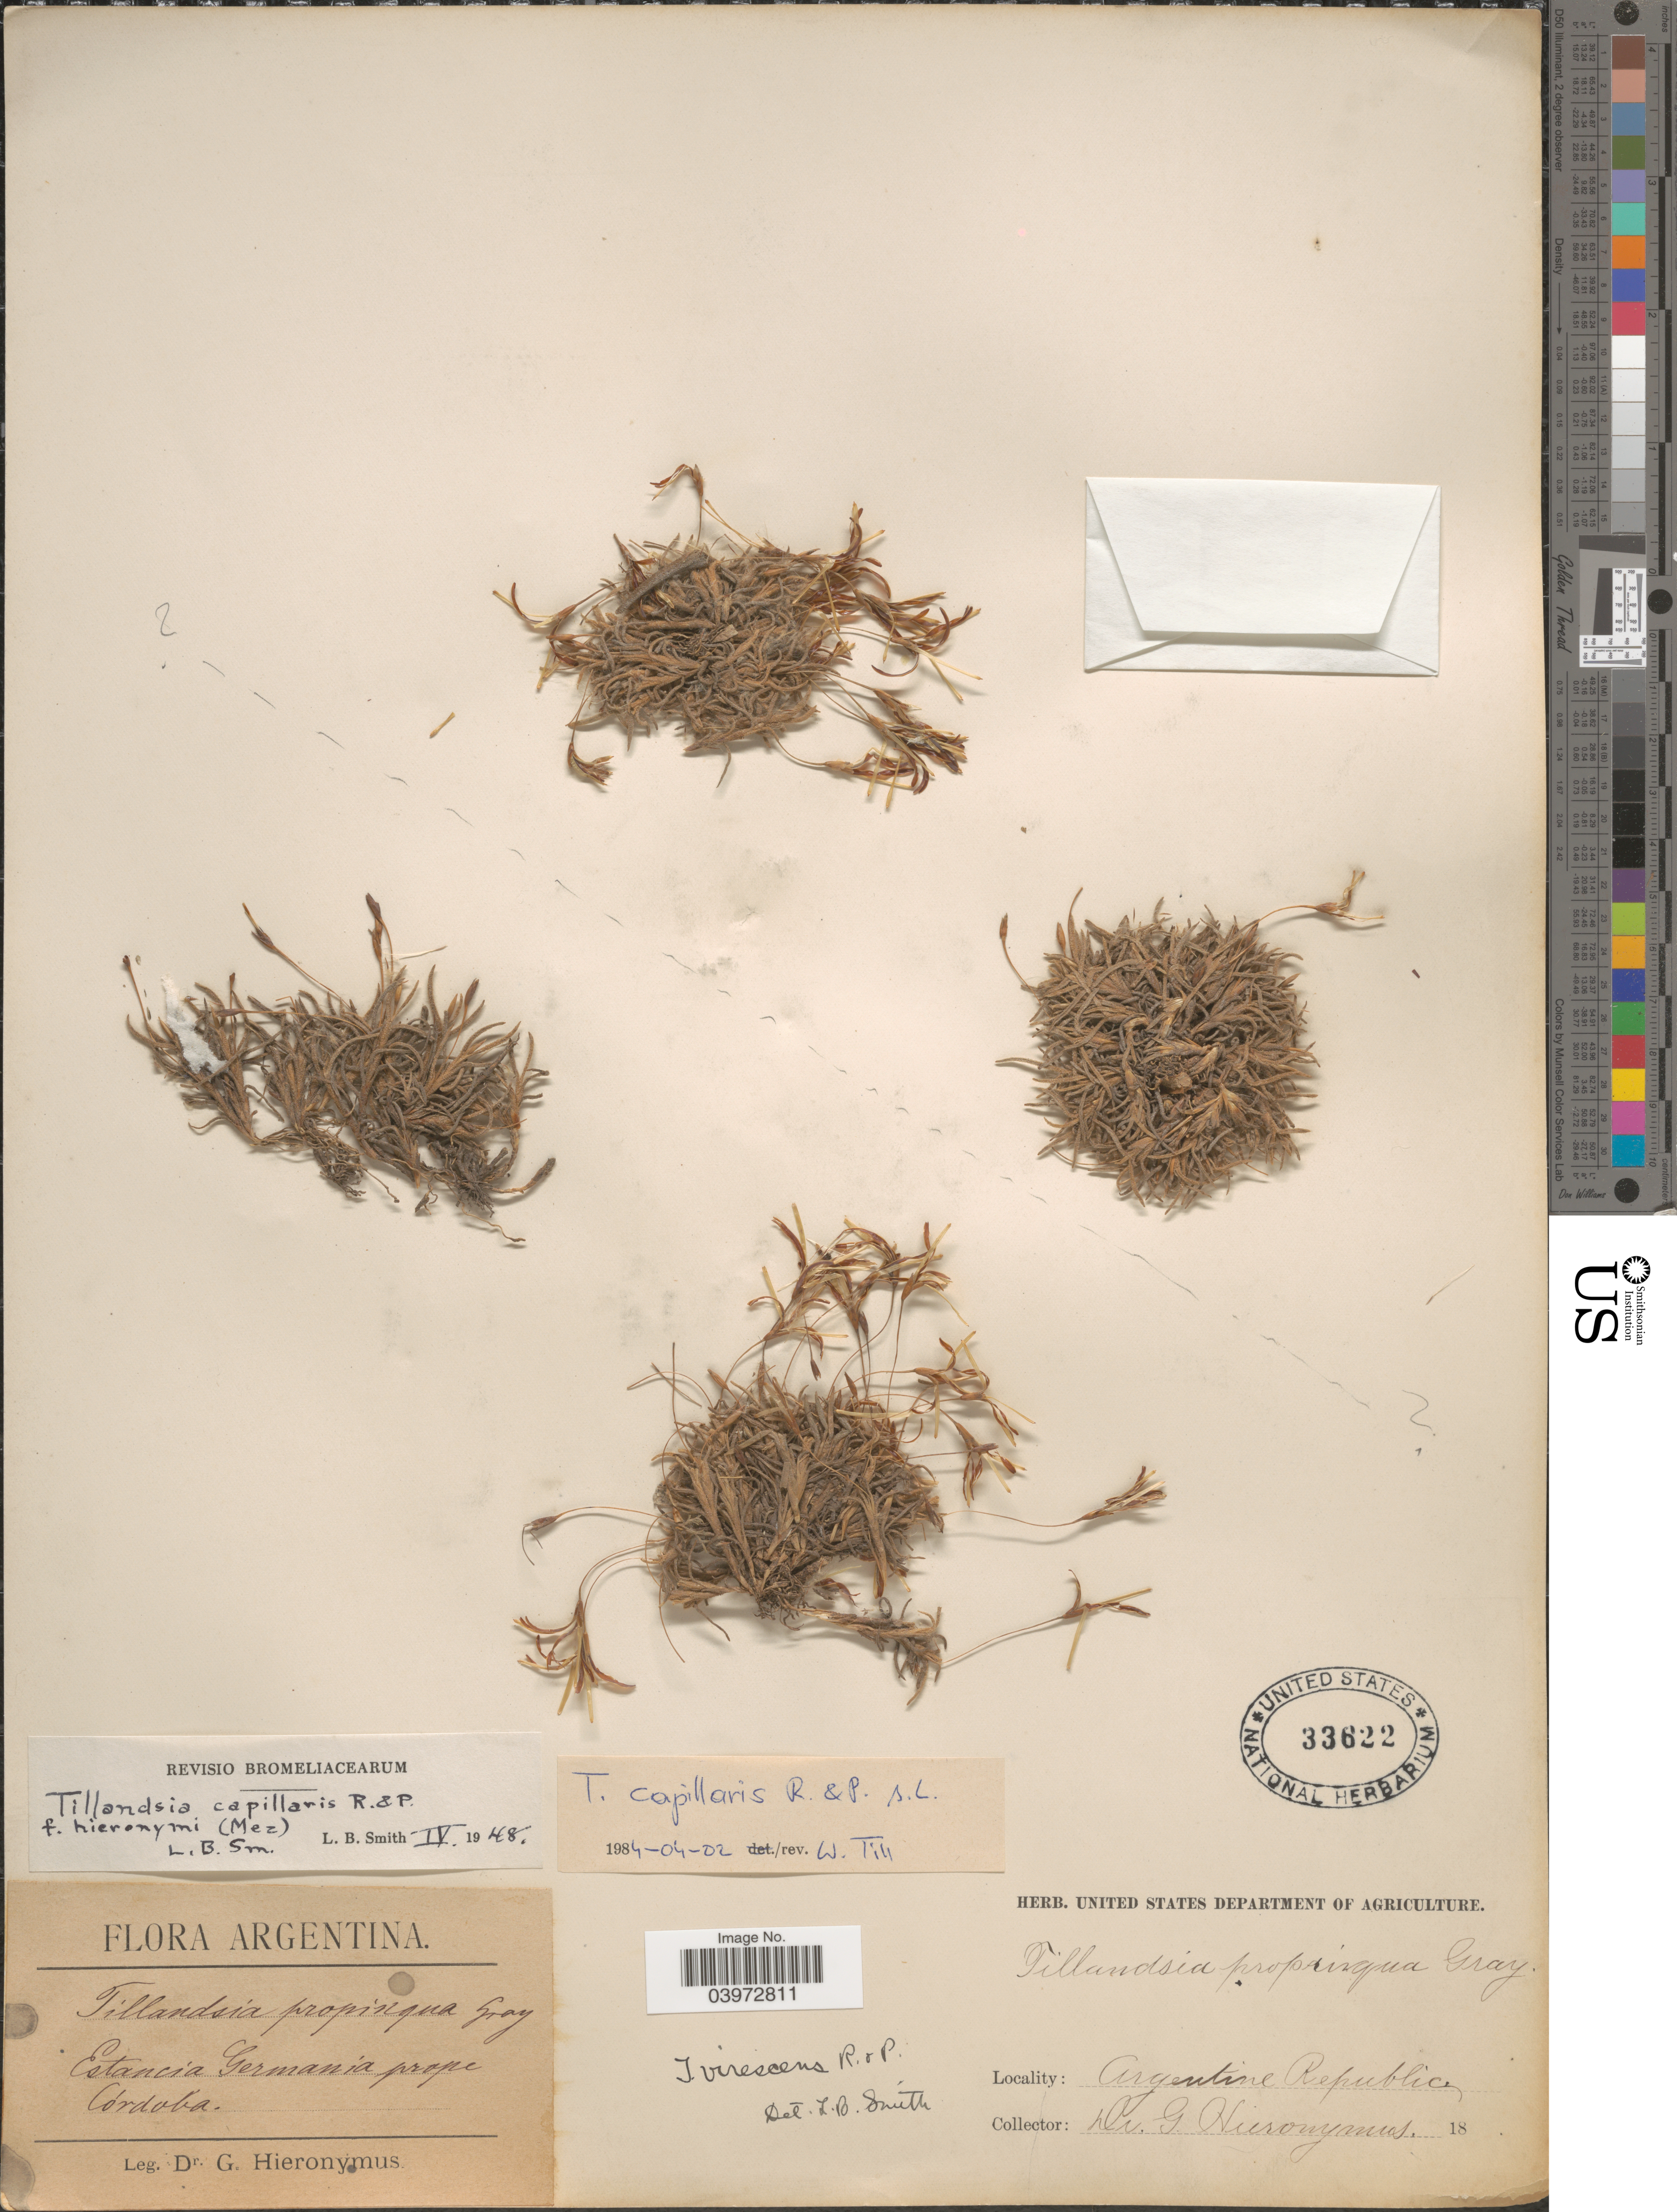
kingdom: Plantae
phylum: Tracheophyta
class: Liliopsida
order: Poales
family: Bromeliaceae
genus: Tillandsia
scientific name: Tillandsia capillaris f. hieronymii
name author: (Mez) L.B. Sm.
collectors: G. H. Hieronymus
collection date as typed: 18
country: Argentina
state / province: Cordoba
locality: Estancia Germania prope Córdoba.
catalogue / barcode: US 33622